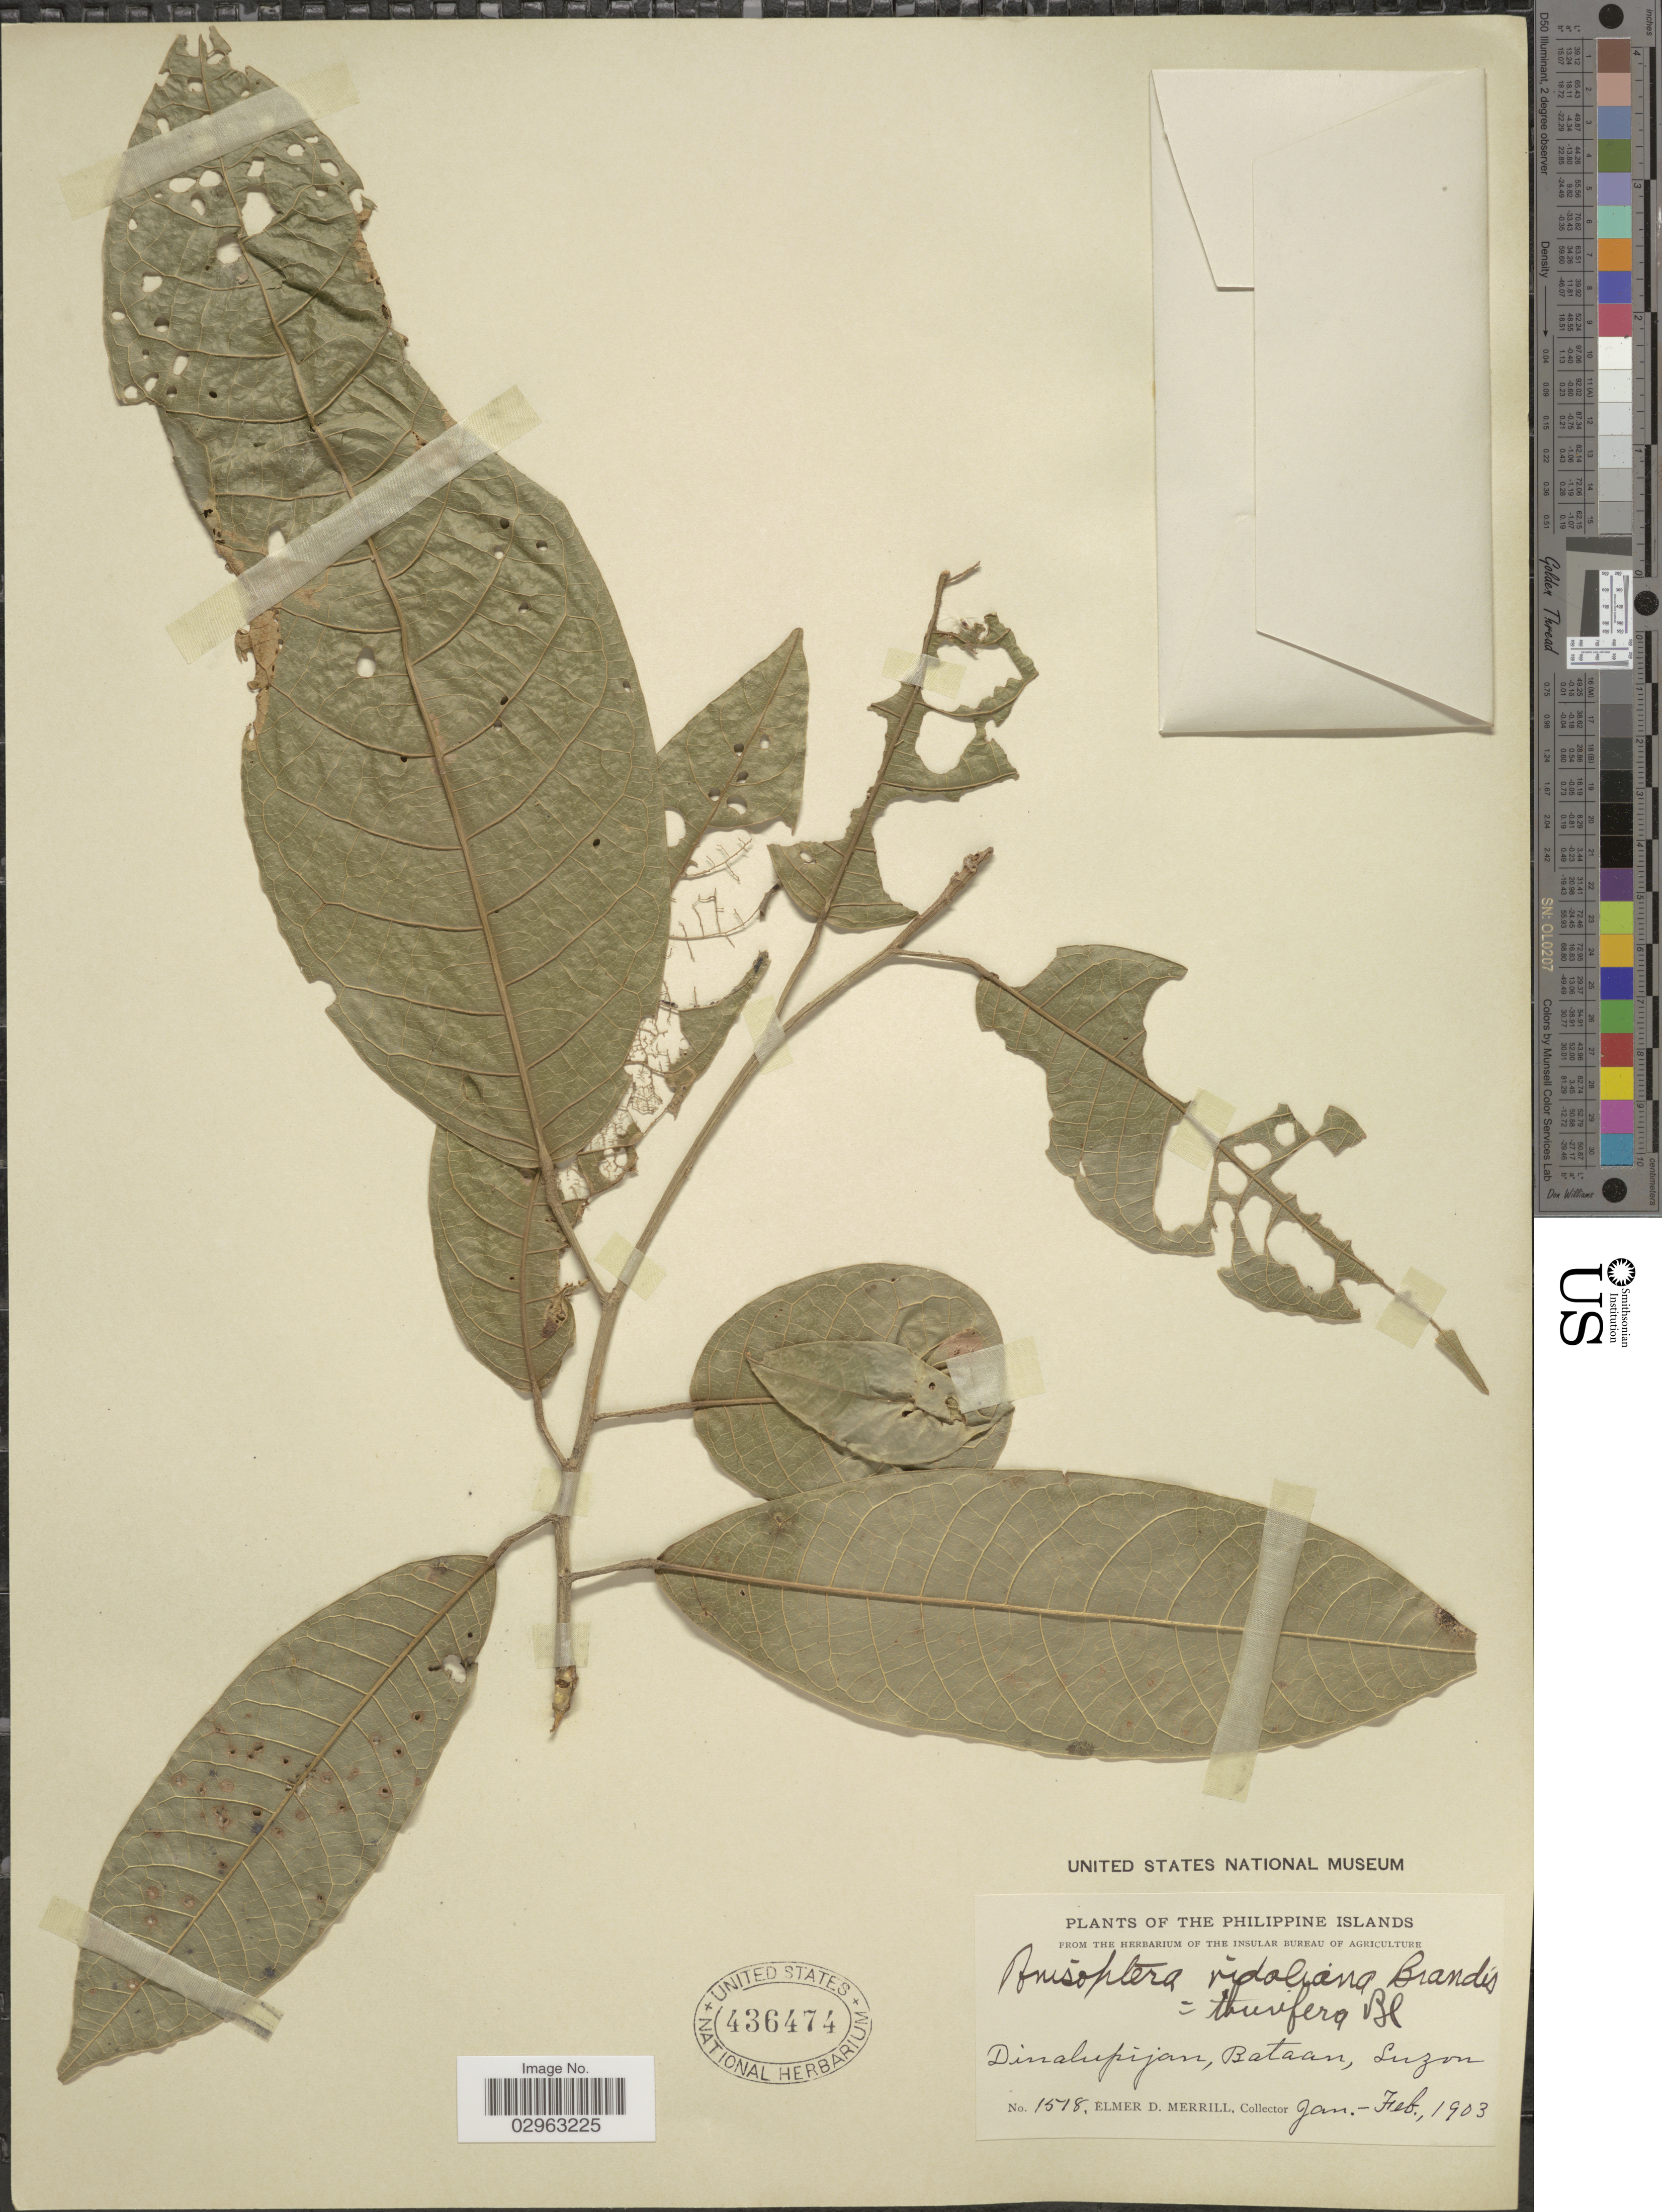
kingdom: Plantae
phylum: Tracheophyta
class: Magnoliopsida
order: Malvales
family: Dipterocarpaceae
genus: Anisoptera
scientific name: Anisoptera thurifera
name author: (Blanco) Blume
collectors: E. D. Merrill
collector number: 1518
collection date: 1903-01/1903-02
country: Philippines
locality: Dinalupijan, Prov. of Bataan, Luzon.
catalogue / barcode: US 436474